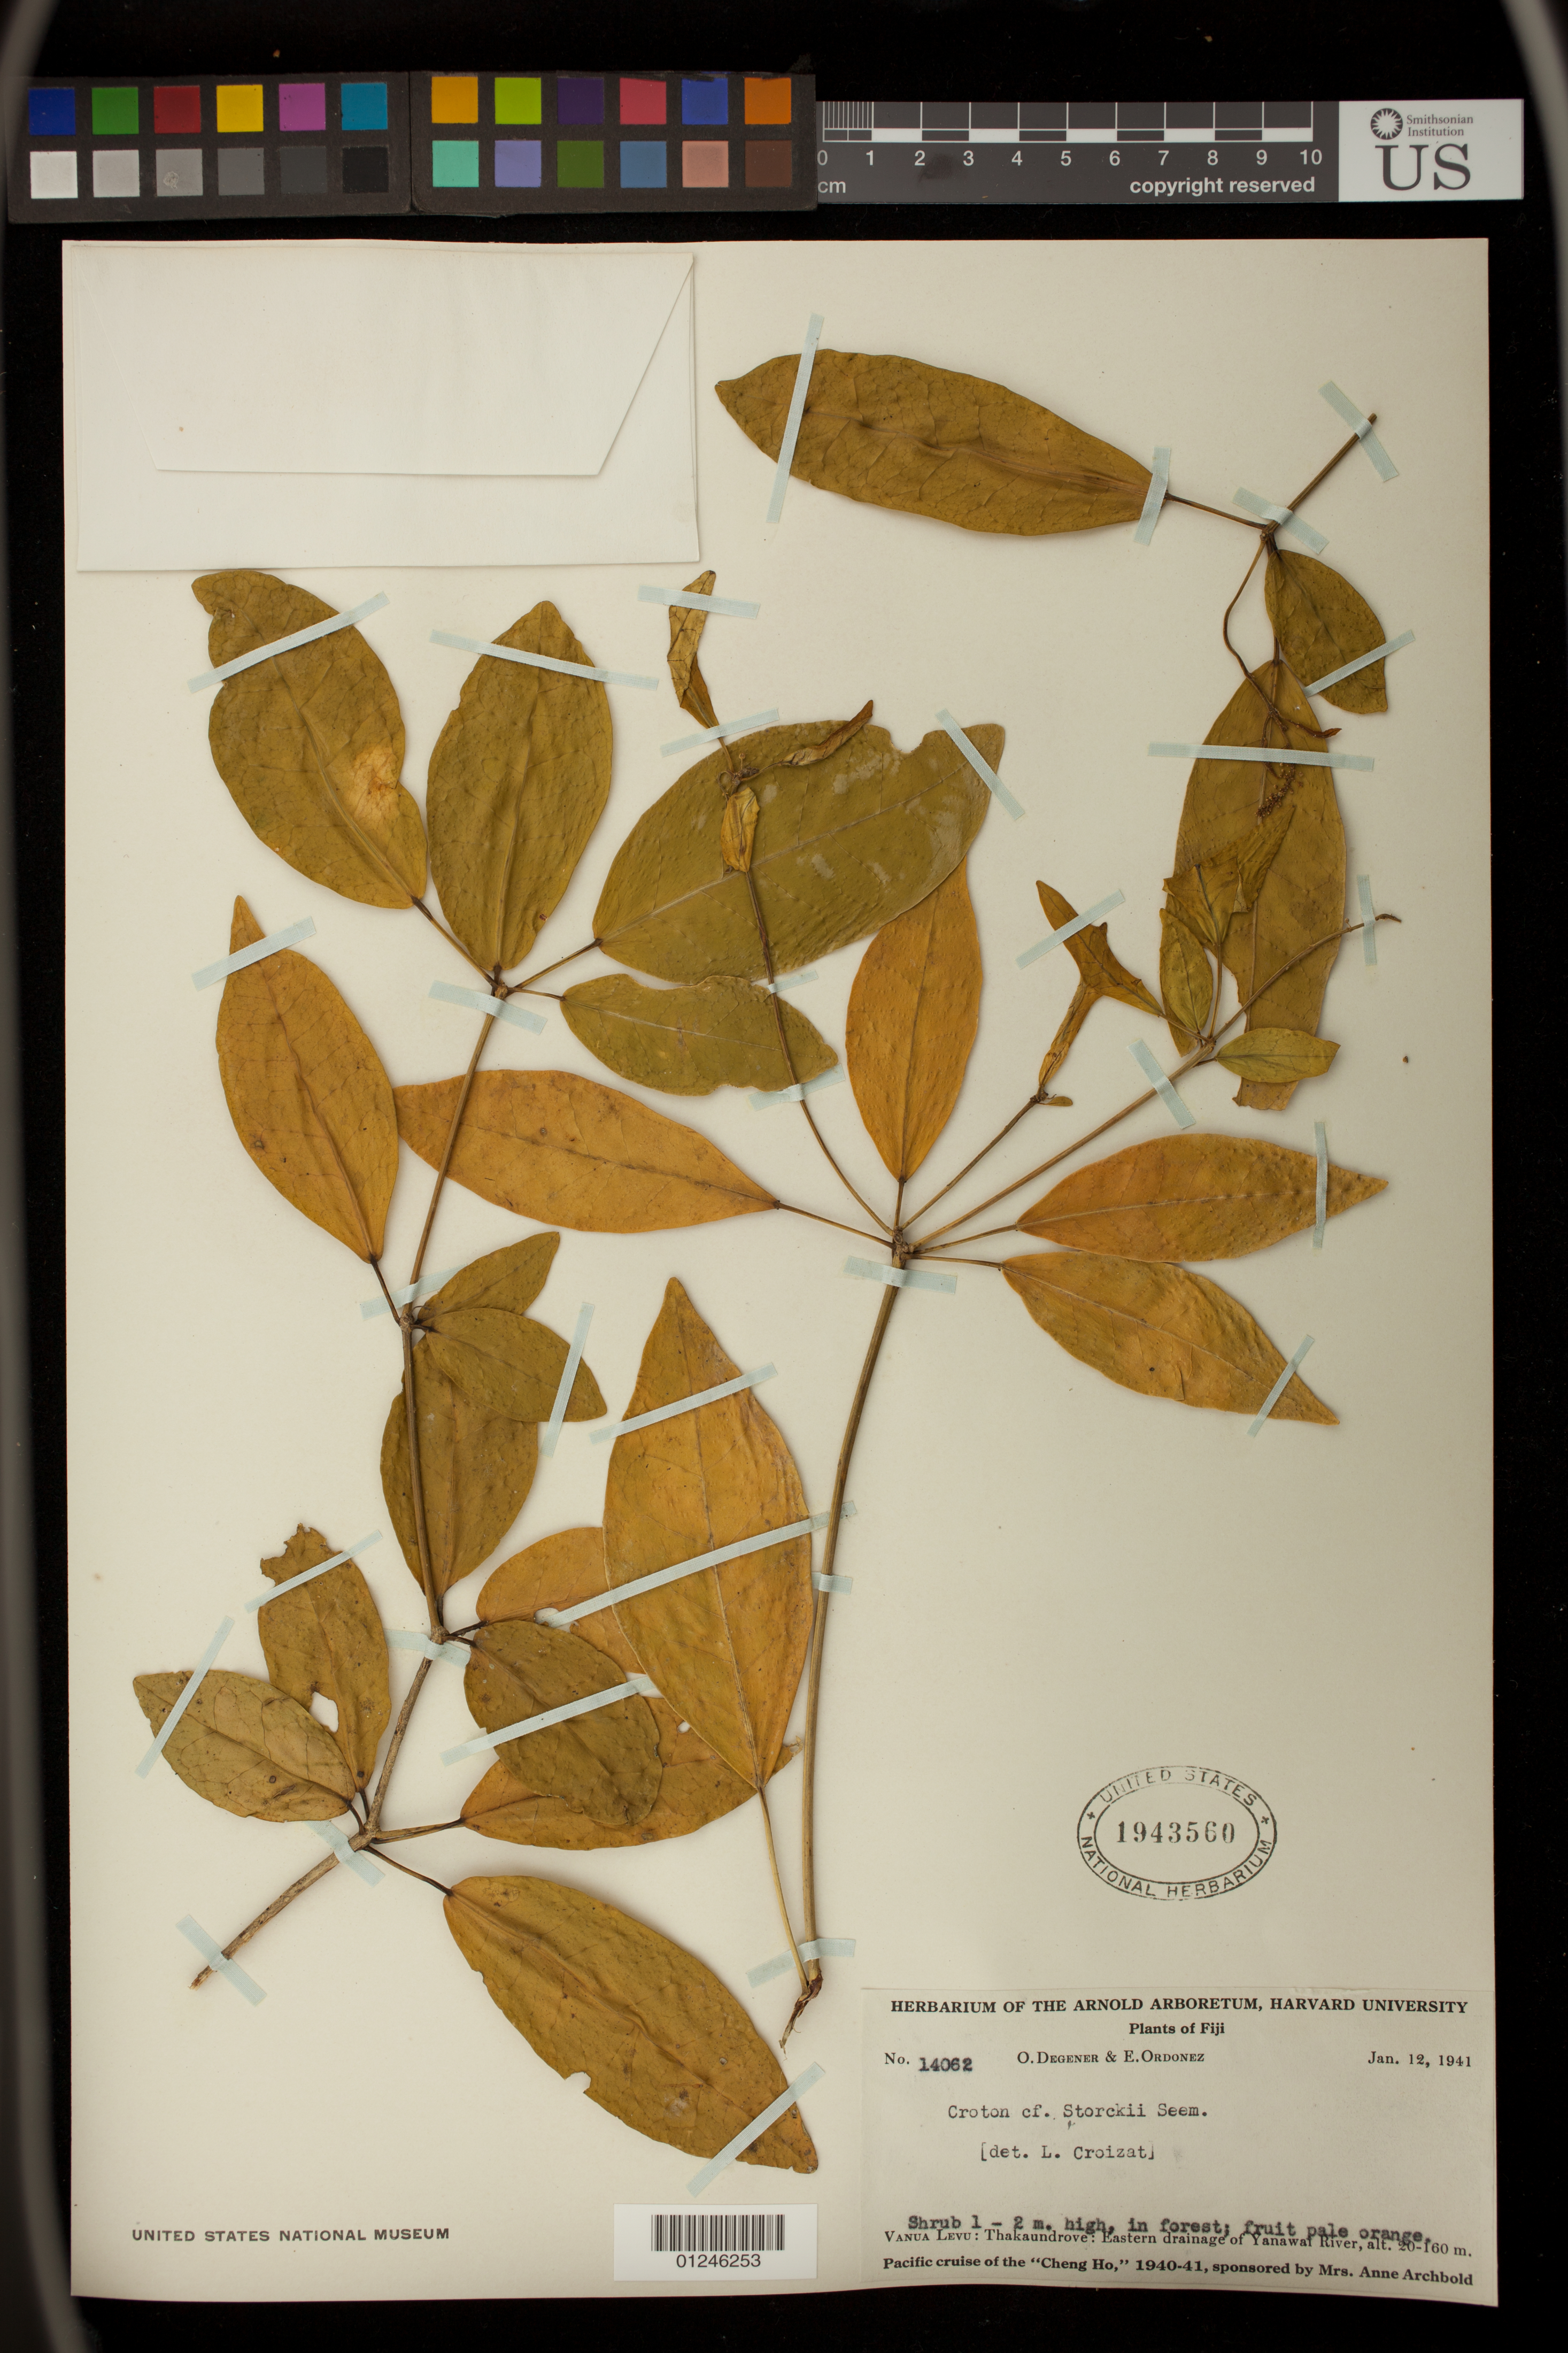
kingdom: Plantae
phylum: Tracheophyta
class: Magnoliopsida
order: Malpighiales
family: Euphorbiaceae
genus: Croton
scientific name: Croton storckii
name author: Seem.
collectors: O. Degener & E. Ordonez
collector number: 14062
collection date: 1941-01-12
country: Fiji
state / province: Northern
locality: Vanua Levu: Thakaundrove: Eastern drainage of Yanawai River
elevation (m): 20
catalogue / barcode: US 1943560